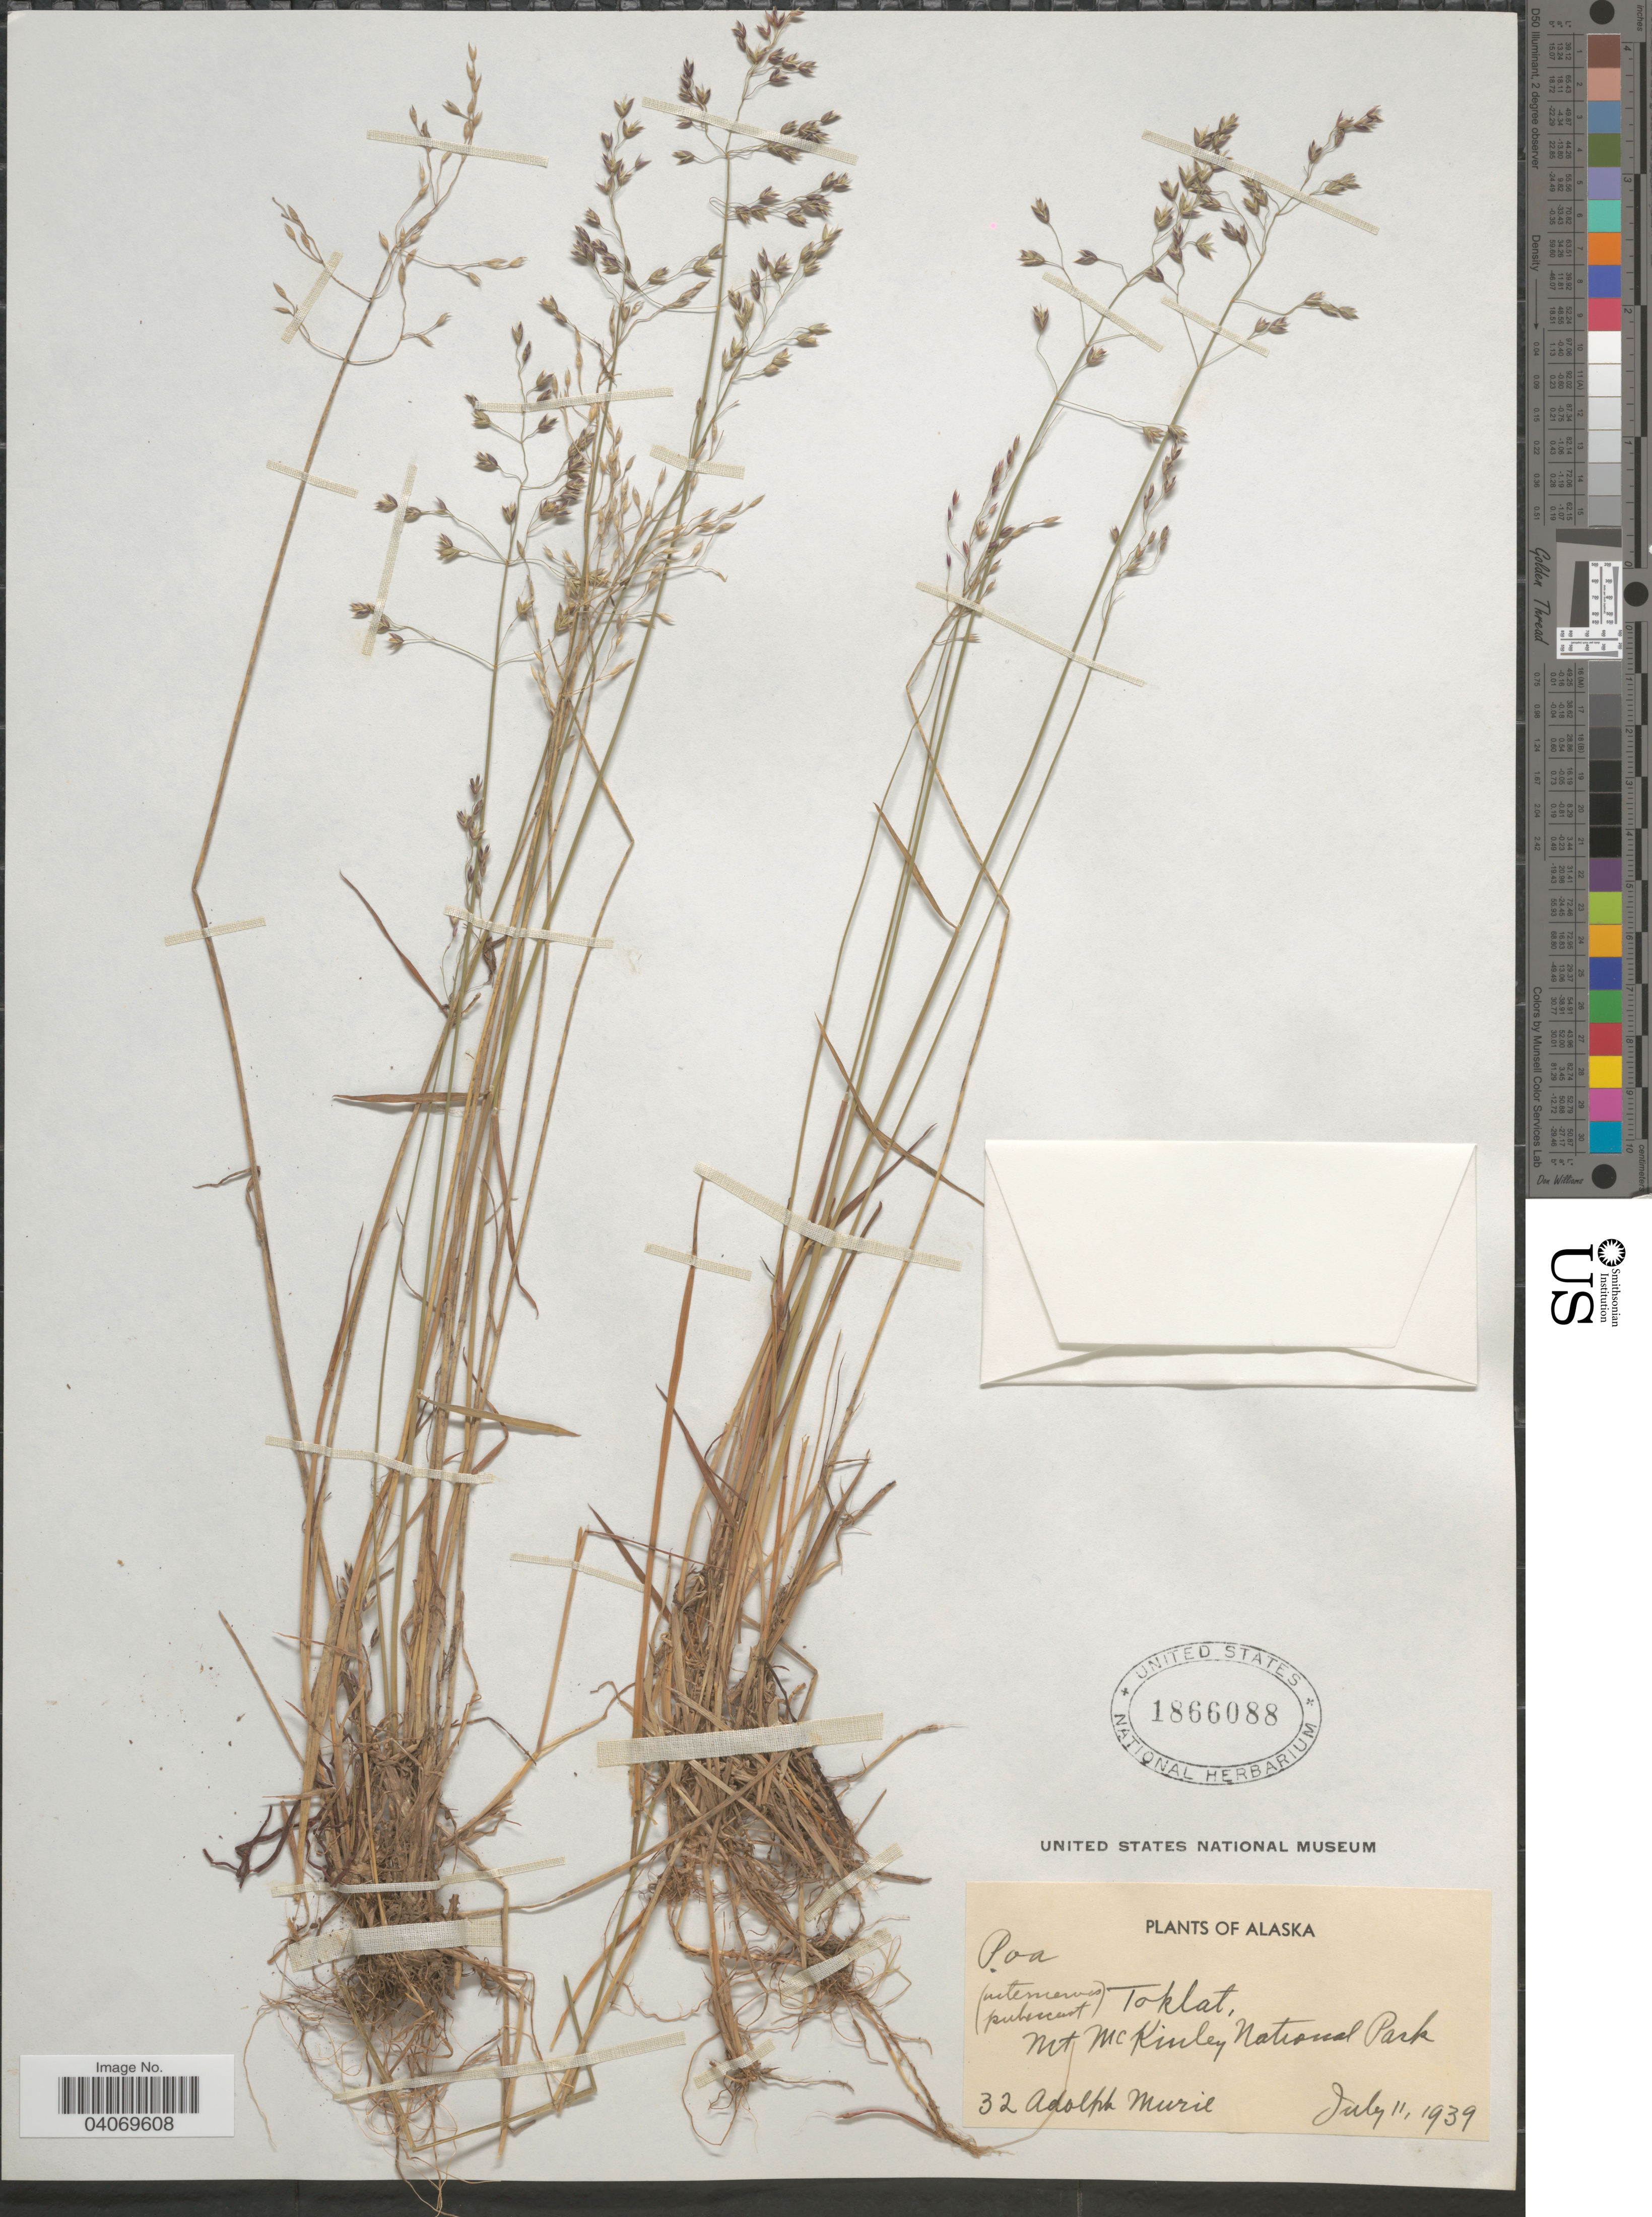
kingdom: Plantae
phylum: Tracheophyta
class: Liliopsida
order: Poales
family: Poaceae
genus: Poa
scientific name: Poa sp.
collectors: A. Murie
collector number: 32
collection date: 1939-07-11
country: United States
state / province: Alaska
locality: Toklat, Mt Mc Kinley National Park.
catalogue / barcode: US 1866088